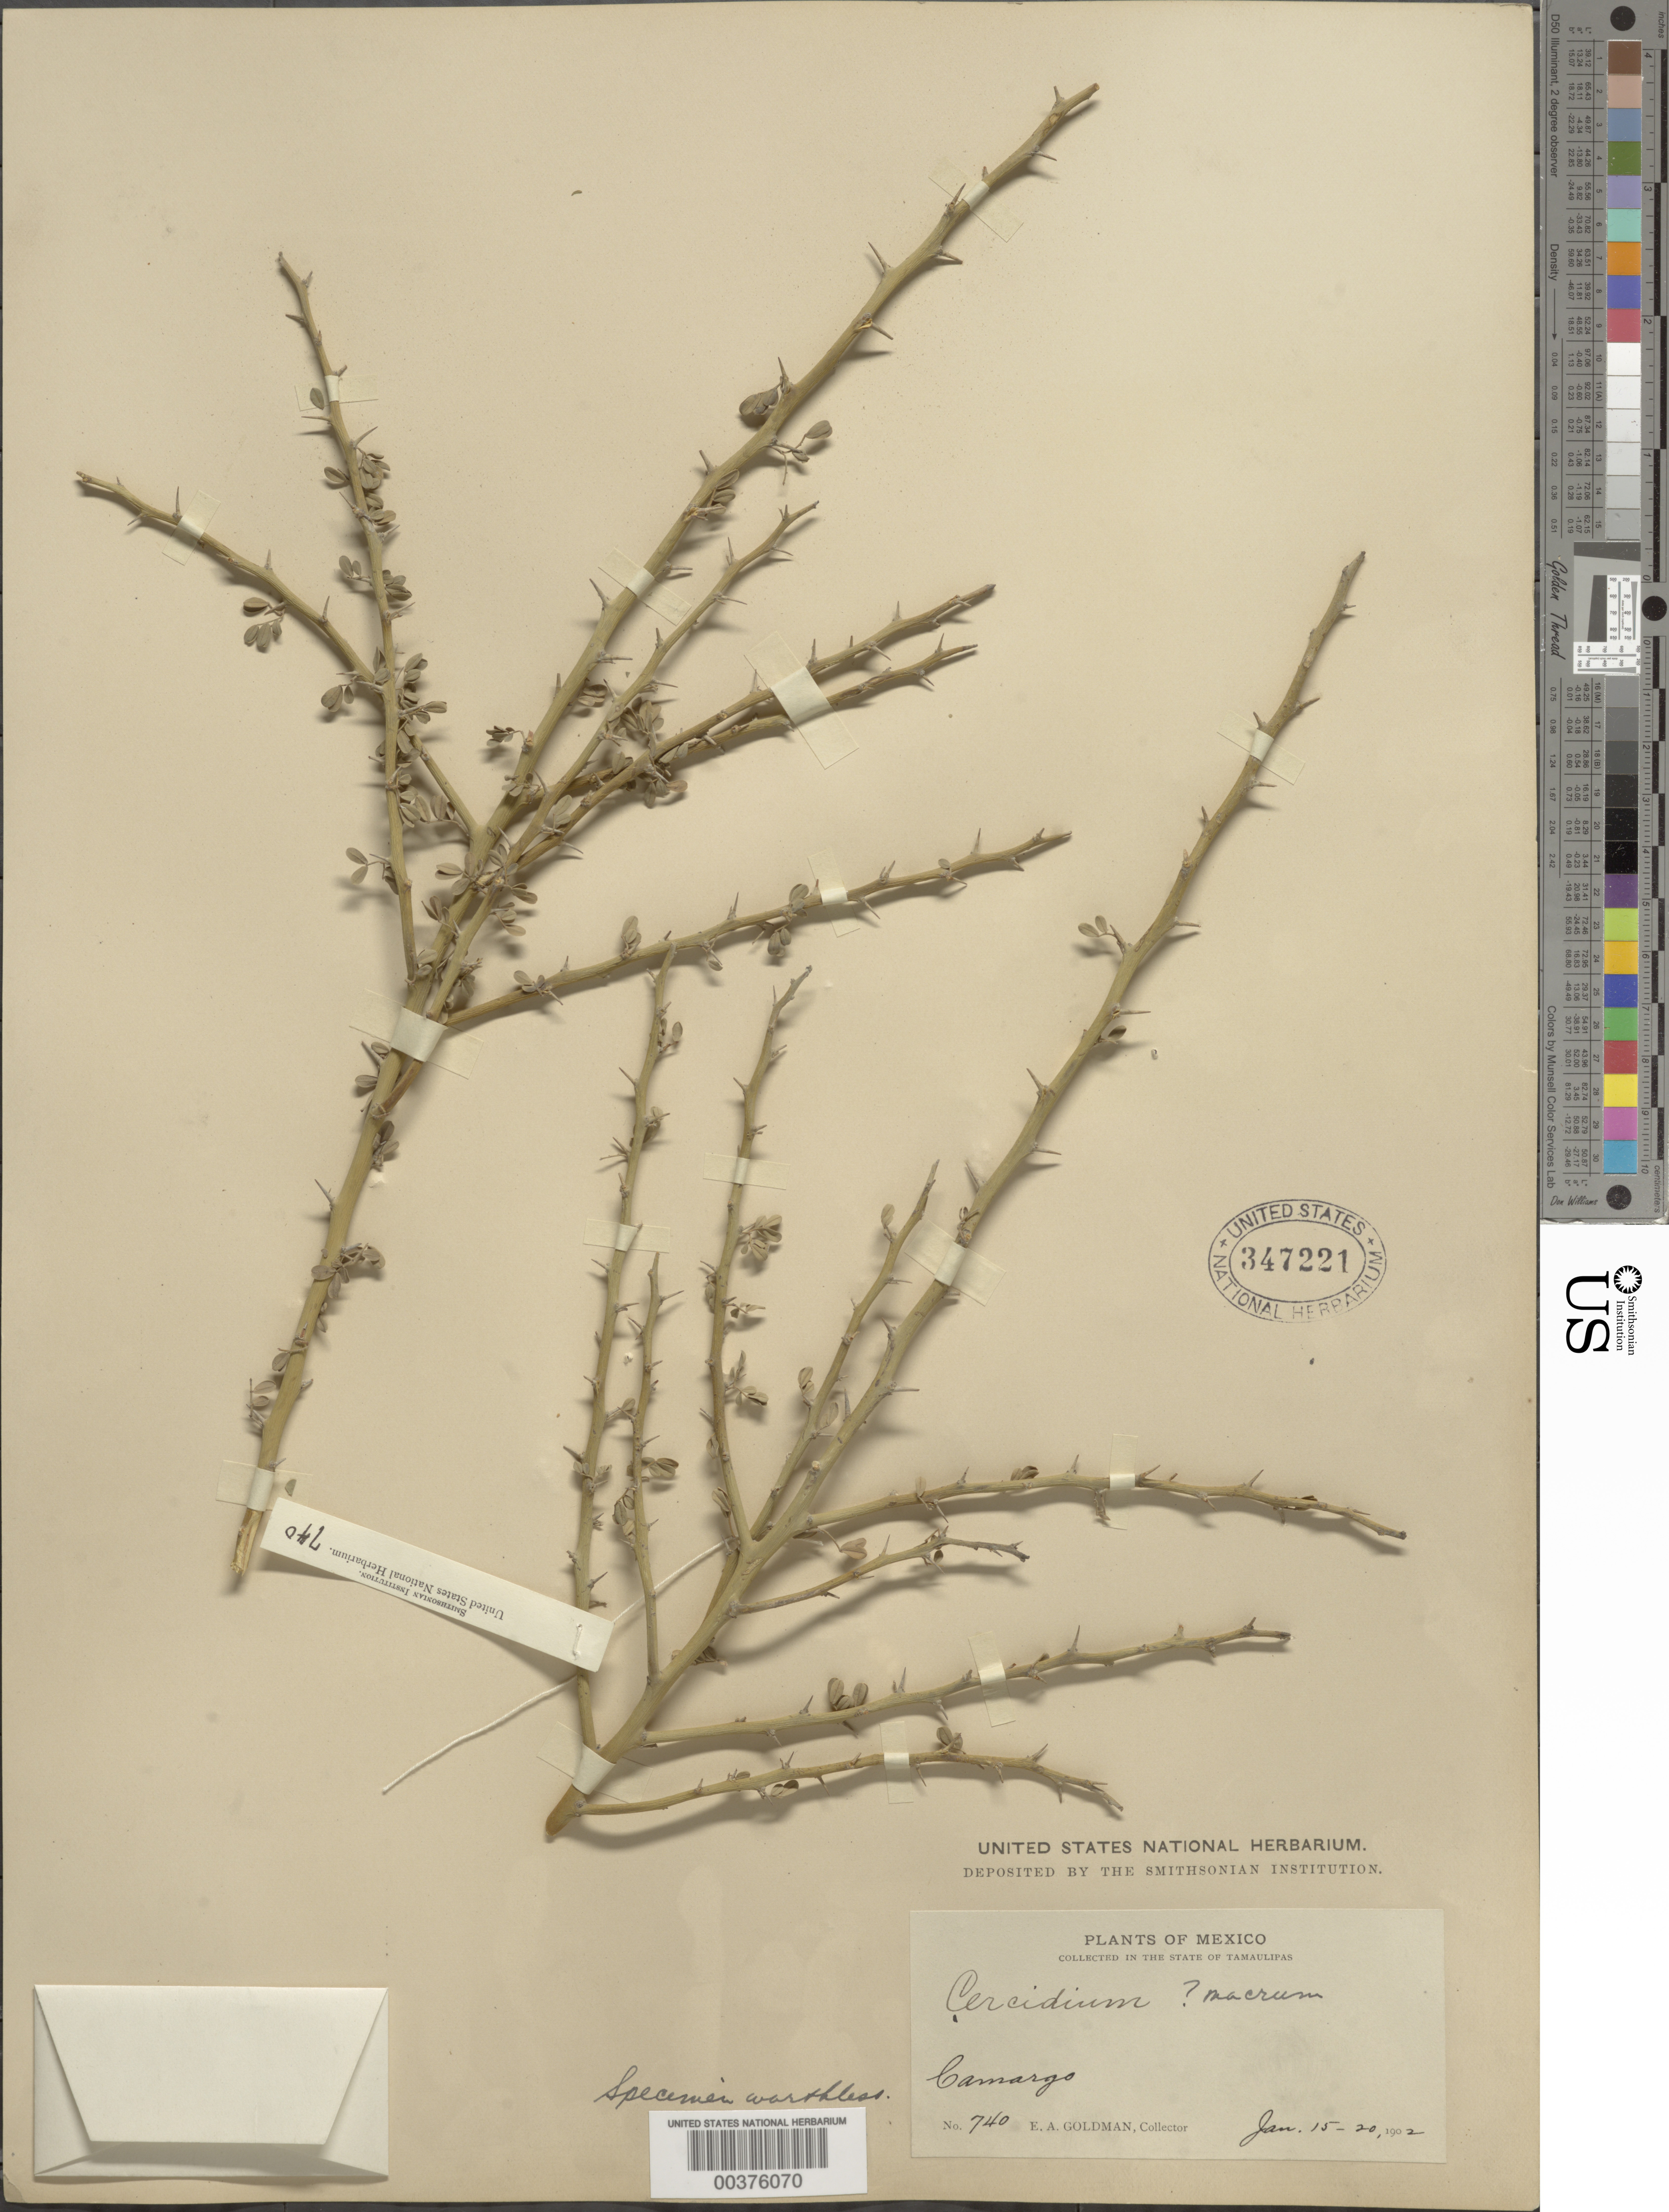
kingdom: Plantae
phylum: Tracheophyta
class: Magnoliopsida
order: Fabales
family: Fabaceae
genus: Parkinsonia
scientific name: Parkinsonia texana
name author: (A. Gray) S. Watson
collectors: E. A. Goldman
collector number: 740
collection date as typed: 15 Jan 1902 to 20 Jan 1902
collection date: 1902-01-15/1902-01-20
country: Mexico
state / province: Tamaulipas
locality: Camargo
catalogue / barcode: US 347221